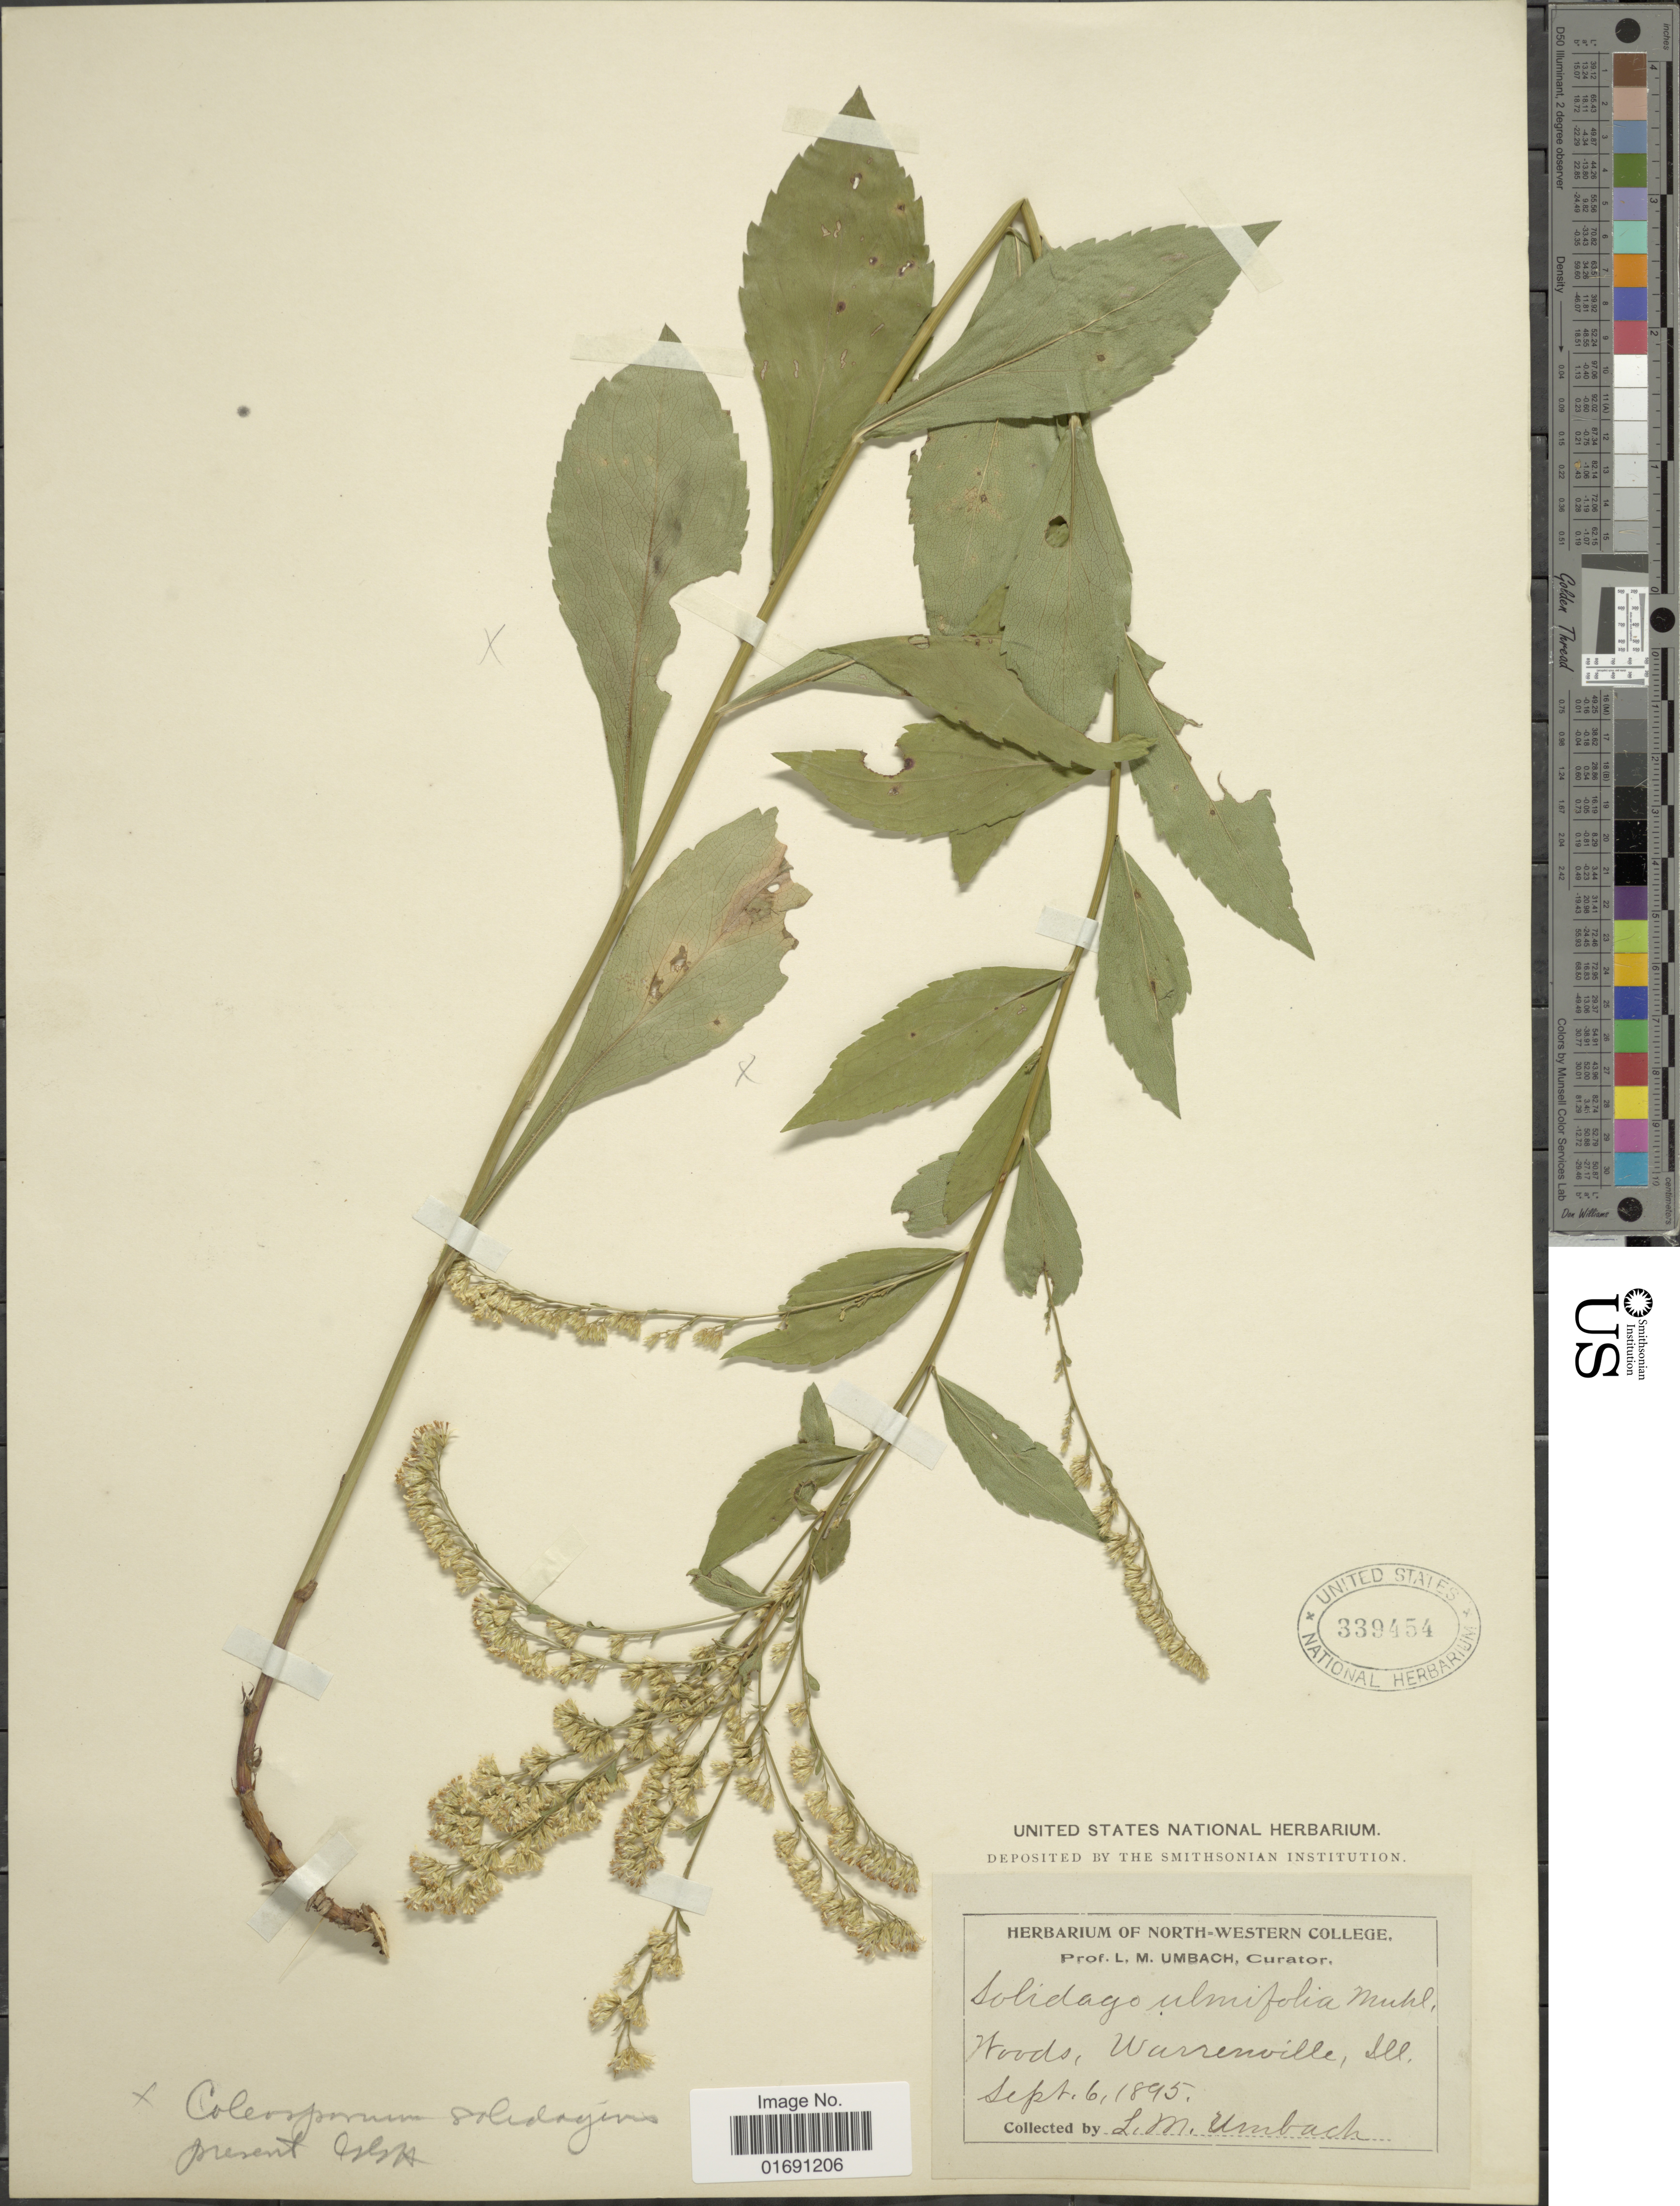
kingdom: Plantae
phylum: Tracheophyta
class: Magnoliopsida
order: Asterales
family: Asteraceae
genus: Solidago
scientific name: Solidago ulmifolia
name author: Muhl. ex Willd.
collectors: L. M. Umbach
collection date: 1895-09-06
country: United States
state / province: Illinois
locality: Woods, Warrenville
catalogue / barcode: US 339454